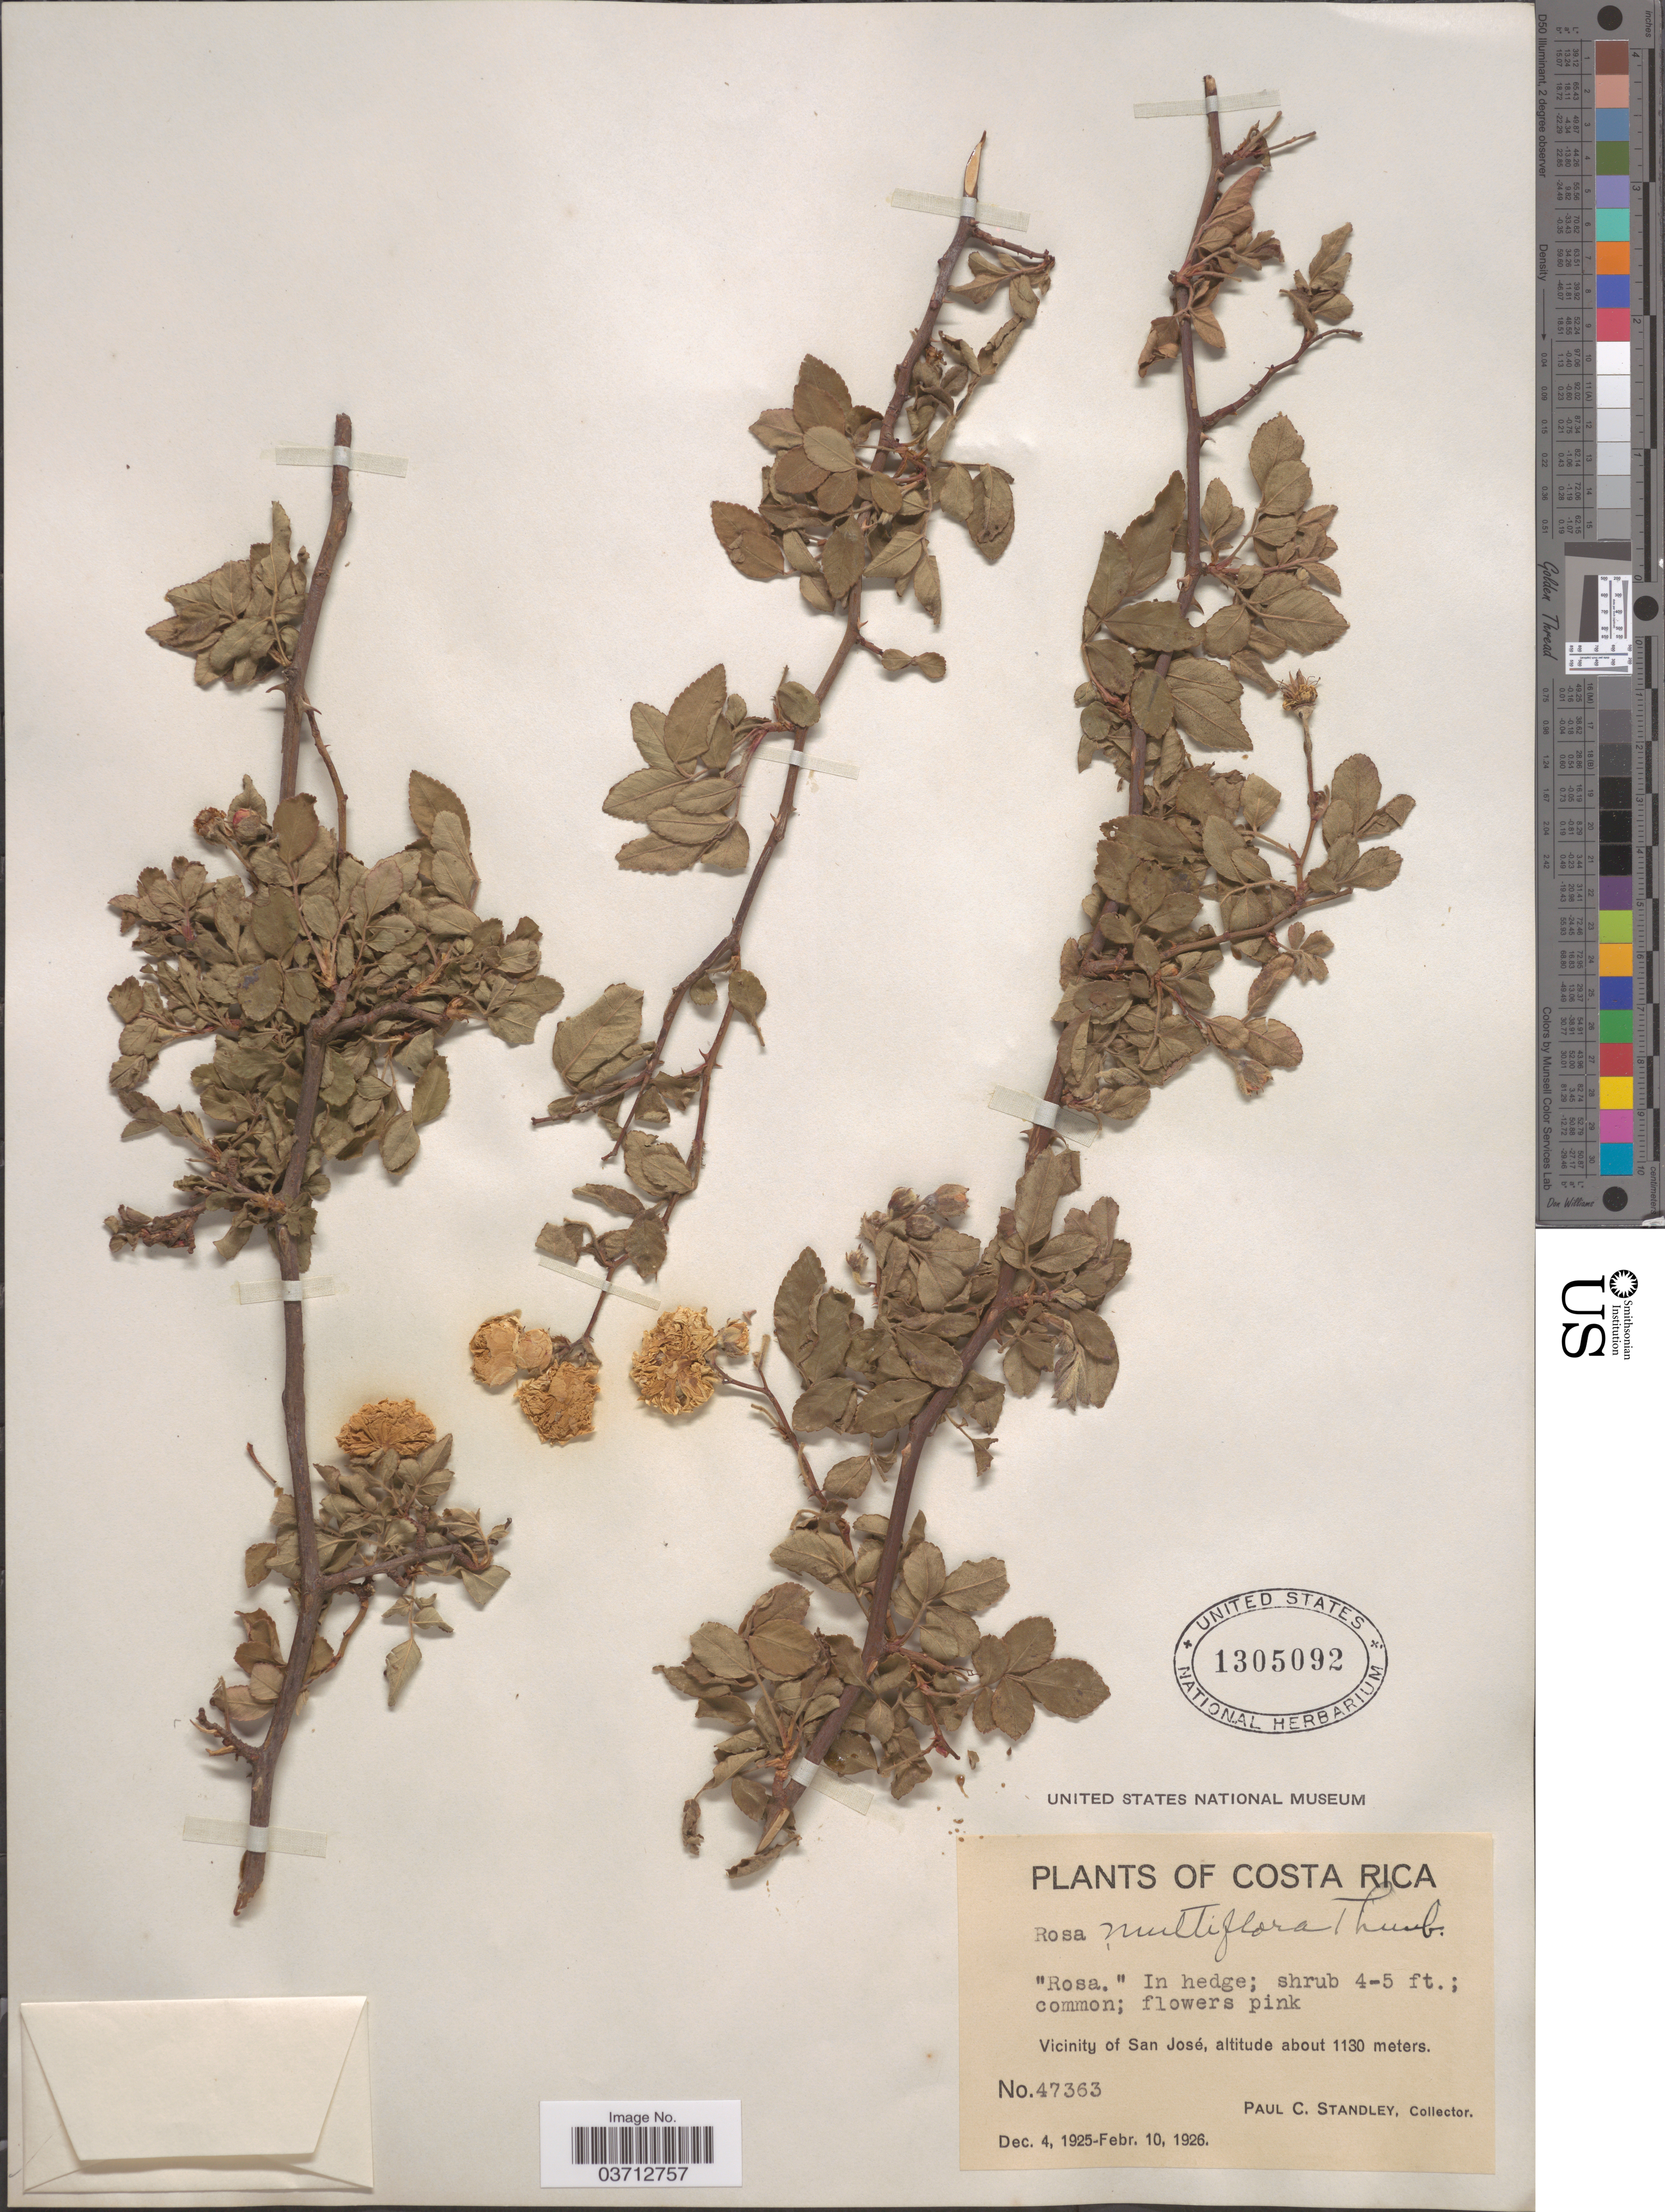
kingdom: Plantae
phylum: Tracheophyta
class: Magnoliopsida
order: Rosales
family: Rosaceae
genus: Rosa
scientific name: Rosa multiflora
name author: Thunb.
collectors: P. C. Standley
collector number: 47363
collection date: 1925-12-04/1926-02-10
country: Costa Rica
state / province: San José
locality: Vicinity of San José.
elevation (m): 1130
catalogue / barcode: US 1305092